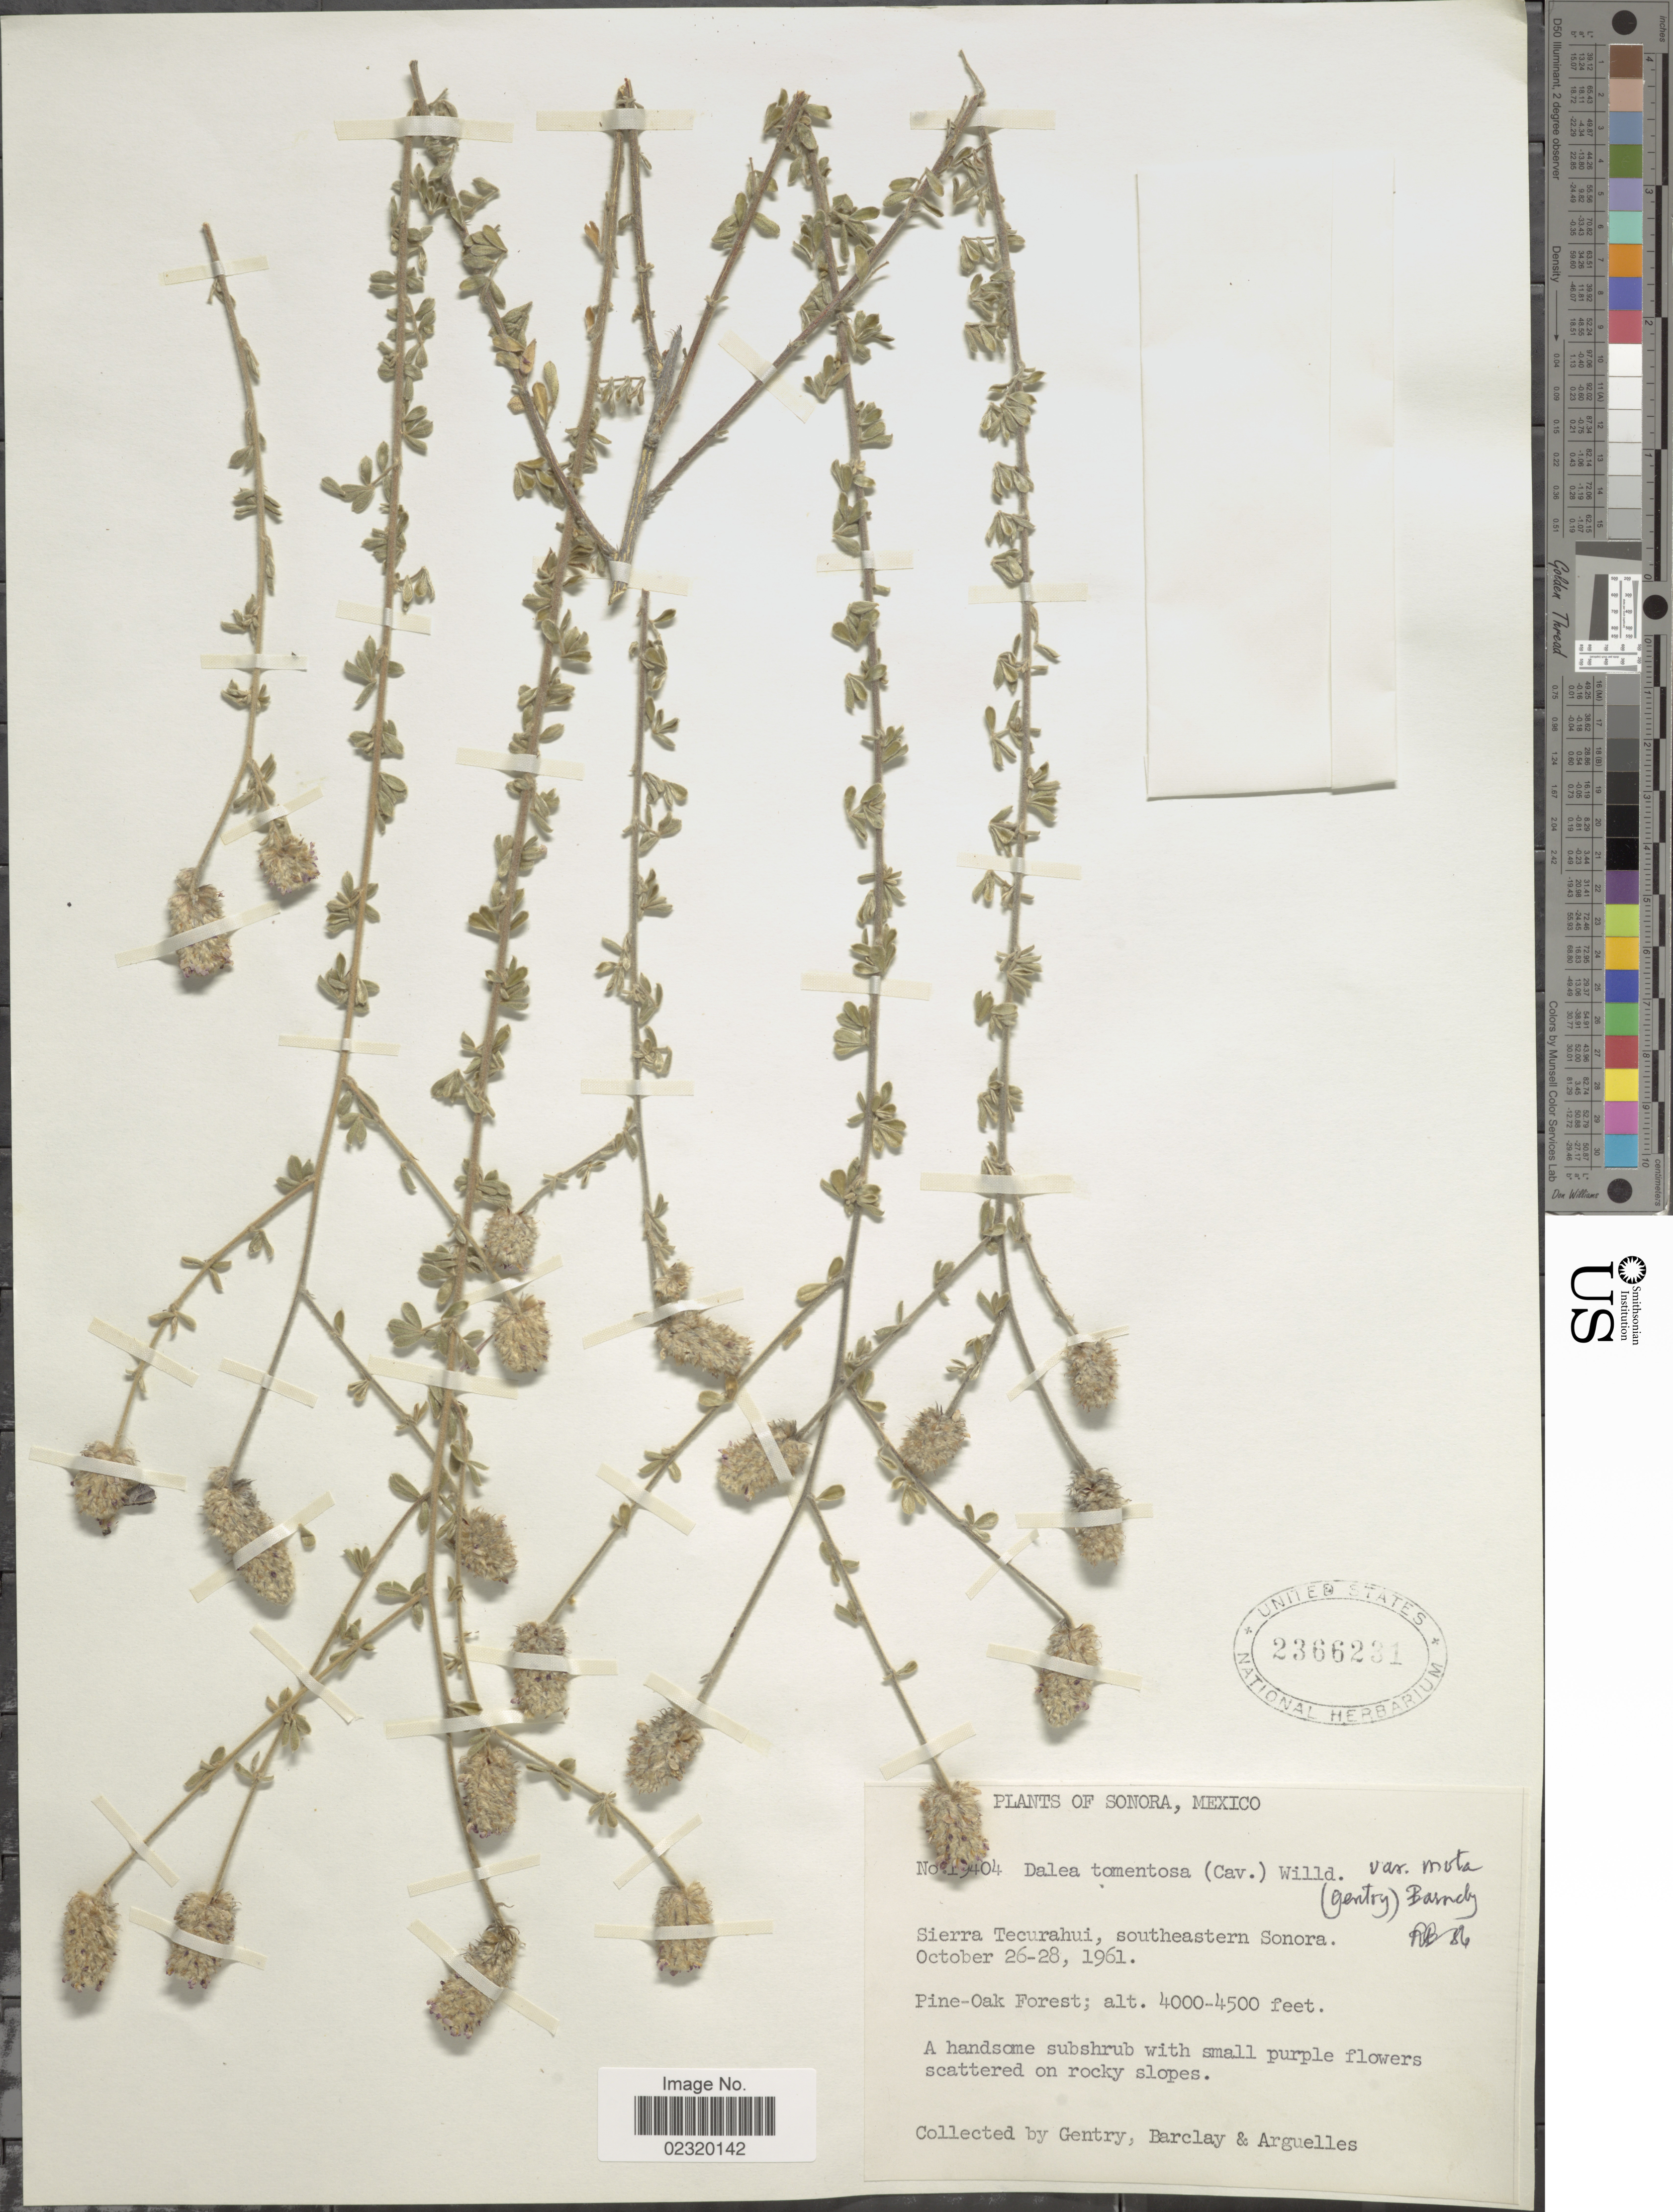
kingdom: Plantae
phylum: Tracheophyta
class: Magnoliopsida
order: Fabales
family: Fabaceae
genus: Dalea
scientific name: Dalea tomentosa var. mota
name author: Barneby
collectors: Gentry, --, -- Barclay & Arguelles, --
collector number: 19404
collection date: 1961-10-26/1961-10-28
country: Mexico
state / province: Sonora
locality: Sierra Tecurahui, southeastern Sonora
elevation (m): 1219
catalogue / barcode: US 2366231